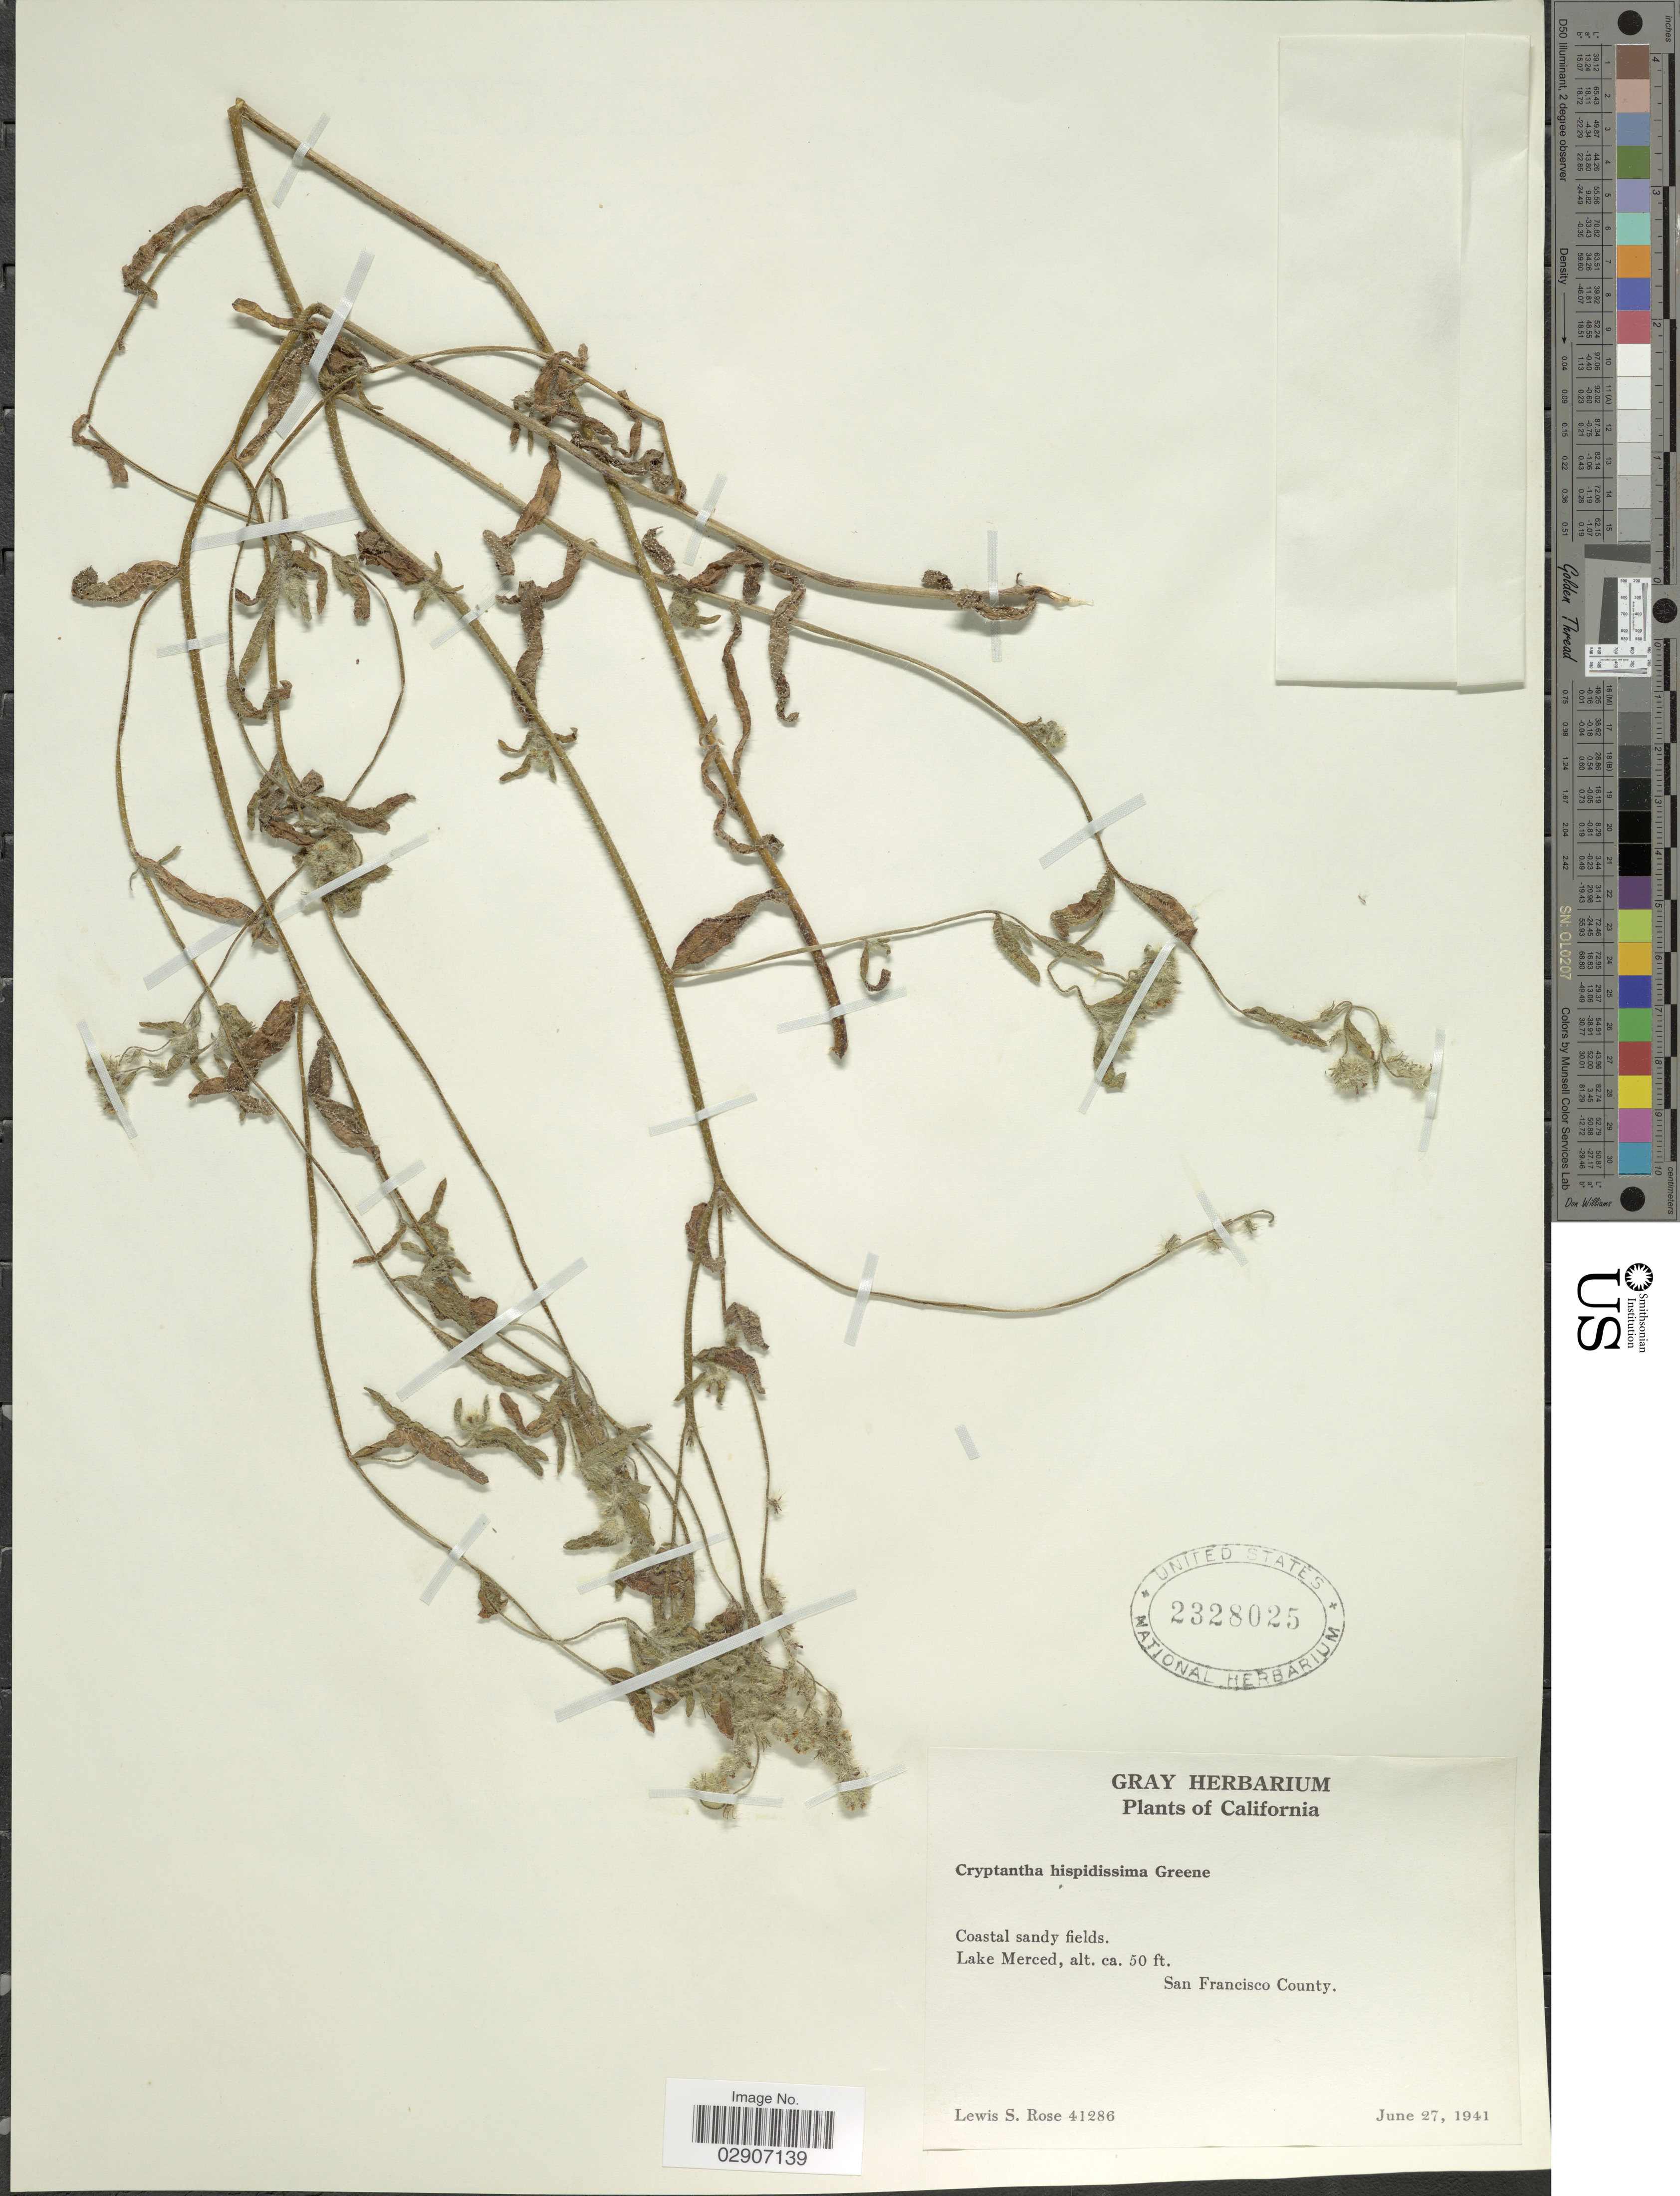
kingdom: Plantae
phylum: Tracheophyta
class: Magnoliopsida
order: Boraginales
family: Boraginaceae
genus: Cryptantha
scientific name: Cryptantha clevelandii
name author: Greene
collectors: L. S. Rose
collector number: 41286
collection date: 1941-06-27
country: United States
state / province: California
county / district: San Francisco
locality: Coastal sandy fields. Lake Merced. San Francisco County.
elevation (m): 15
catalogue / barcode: US 2328025